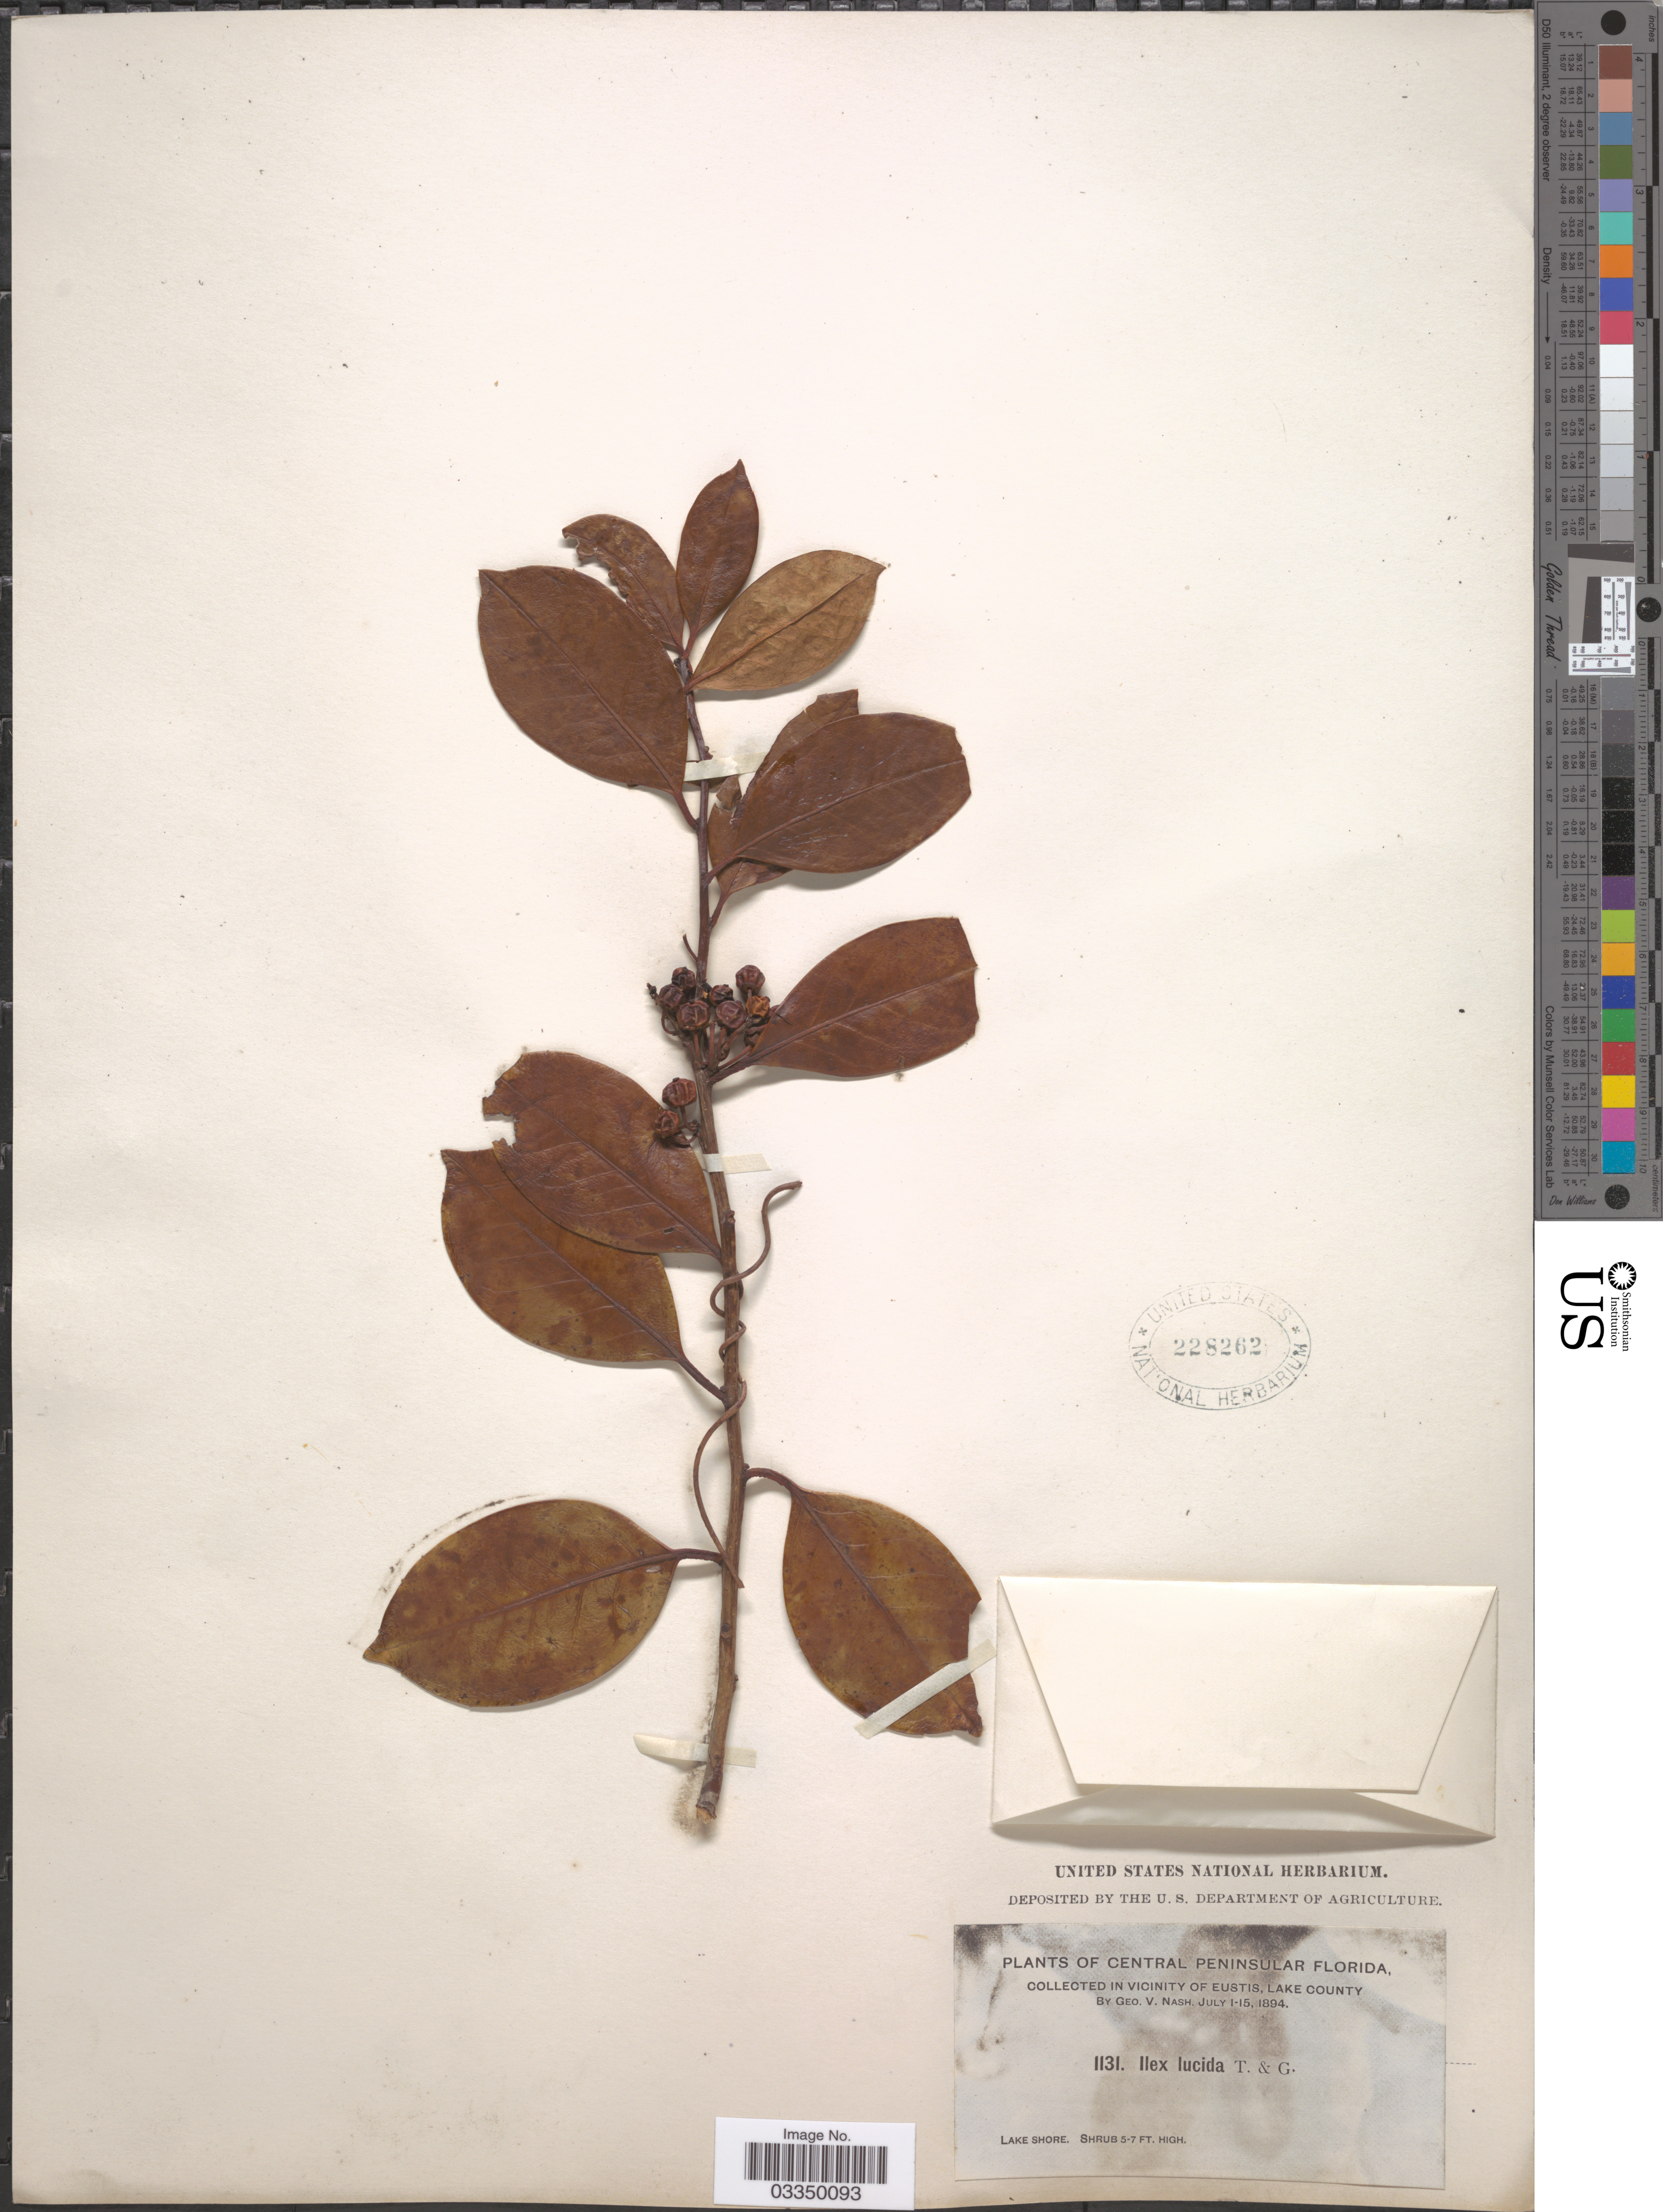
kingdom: Plantae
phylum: Tracheophyta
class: Magnoliopsida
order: Aquifoliales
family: Aquifoliaceae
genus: Ilex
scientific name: Ilex lucida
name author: Torr. & A. Gray ex S. Watson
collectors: G. V. Nash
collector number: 1131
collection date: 1894-07-01/1894-07-15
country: United States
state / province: Florida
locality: Central Peninsular Florida. In vicinity of Eustis, Lake County.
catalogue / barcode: US 228262